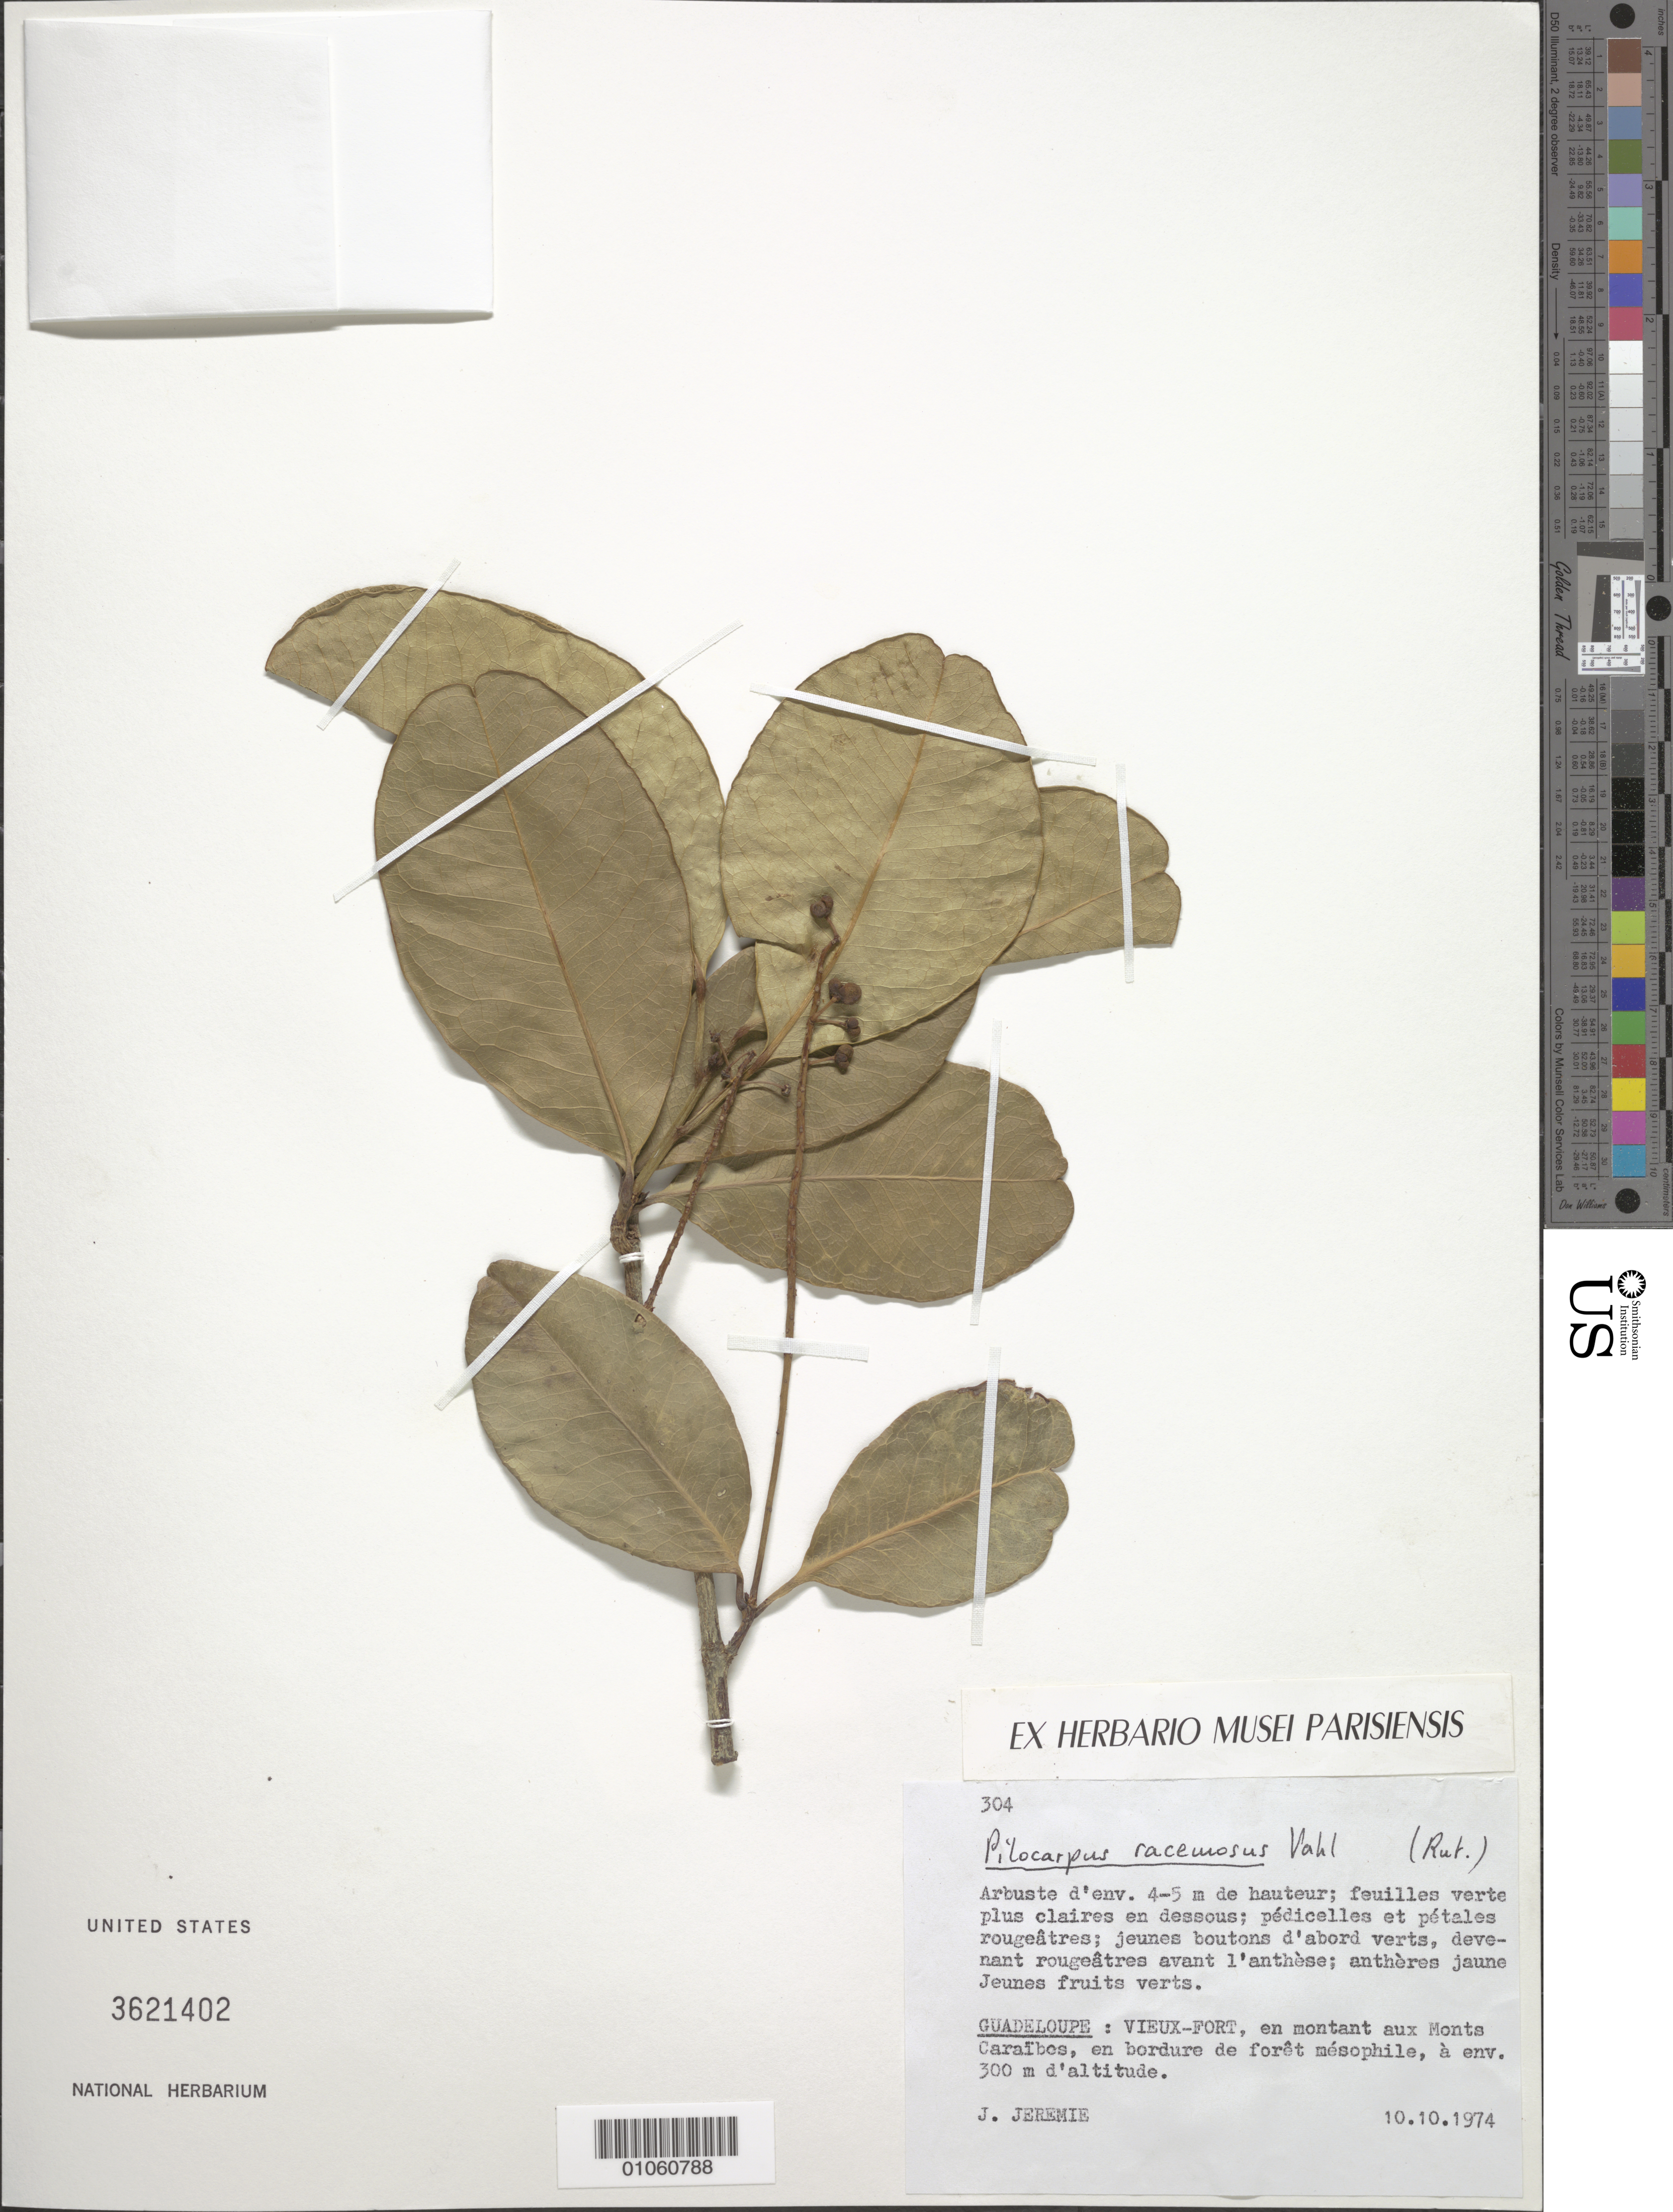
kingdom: Plantae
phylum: Tracheophyta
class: Magnoliopsida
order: Apiales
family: Apiaceae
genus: Sanicula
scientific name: Sanicula sp.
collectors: Tibet-MacArthur, J. Wen, Z. Nie, L. Xie, Y. Niu, G. Li, F. Yang, S. Lutz & J. Van De Veire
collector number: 2738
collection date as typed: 24 Jun 2009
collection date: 2009-06-24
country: China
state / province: Xizang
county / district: Bomi Xian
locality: Tongmai Township, near Tongmai Electrical Power Station, ca. 2 km south of Tongmai along Rt. 318.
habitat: Evergreen and deciduous mixed forest.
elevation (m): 2160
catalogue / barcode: US 3598979